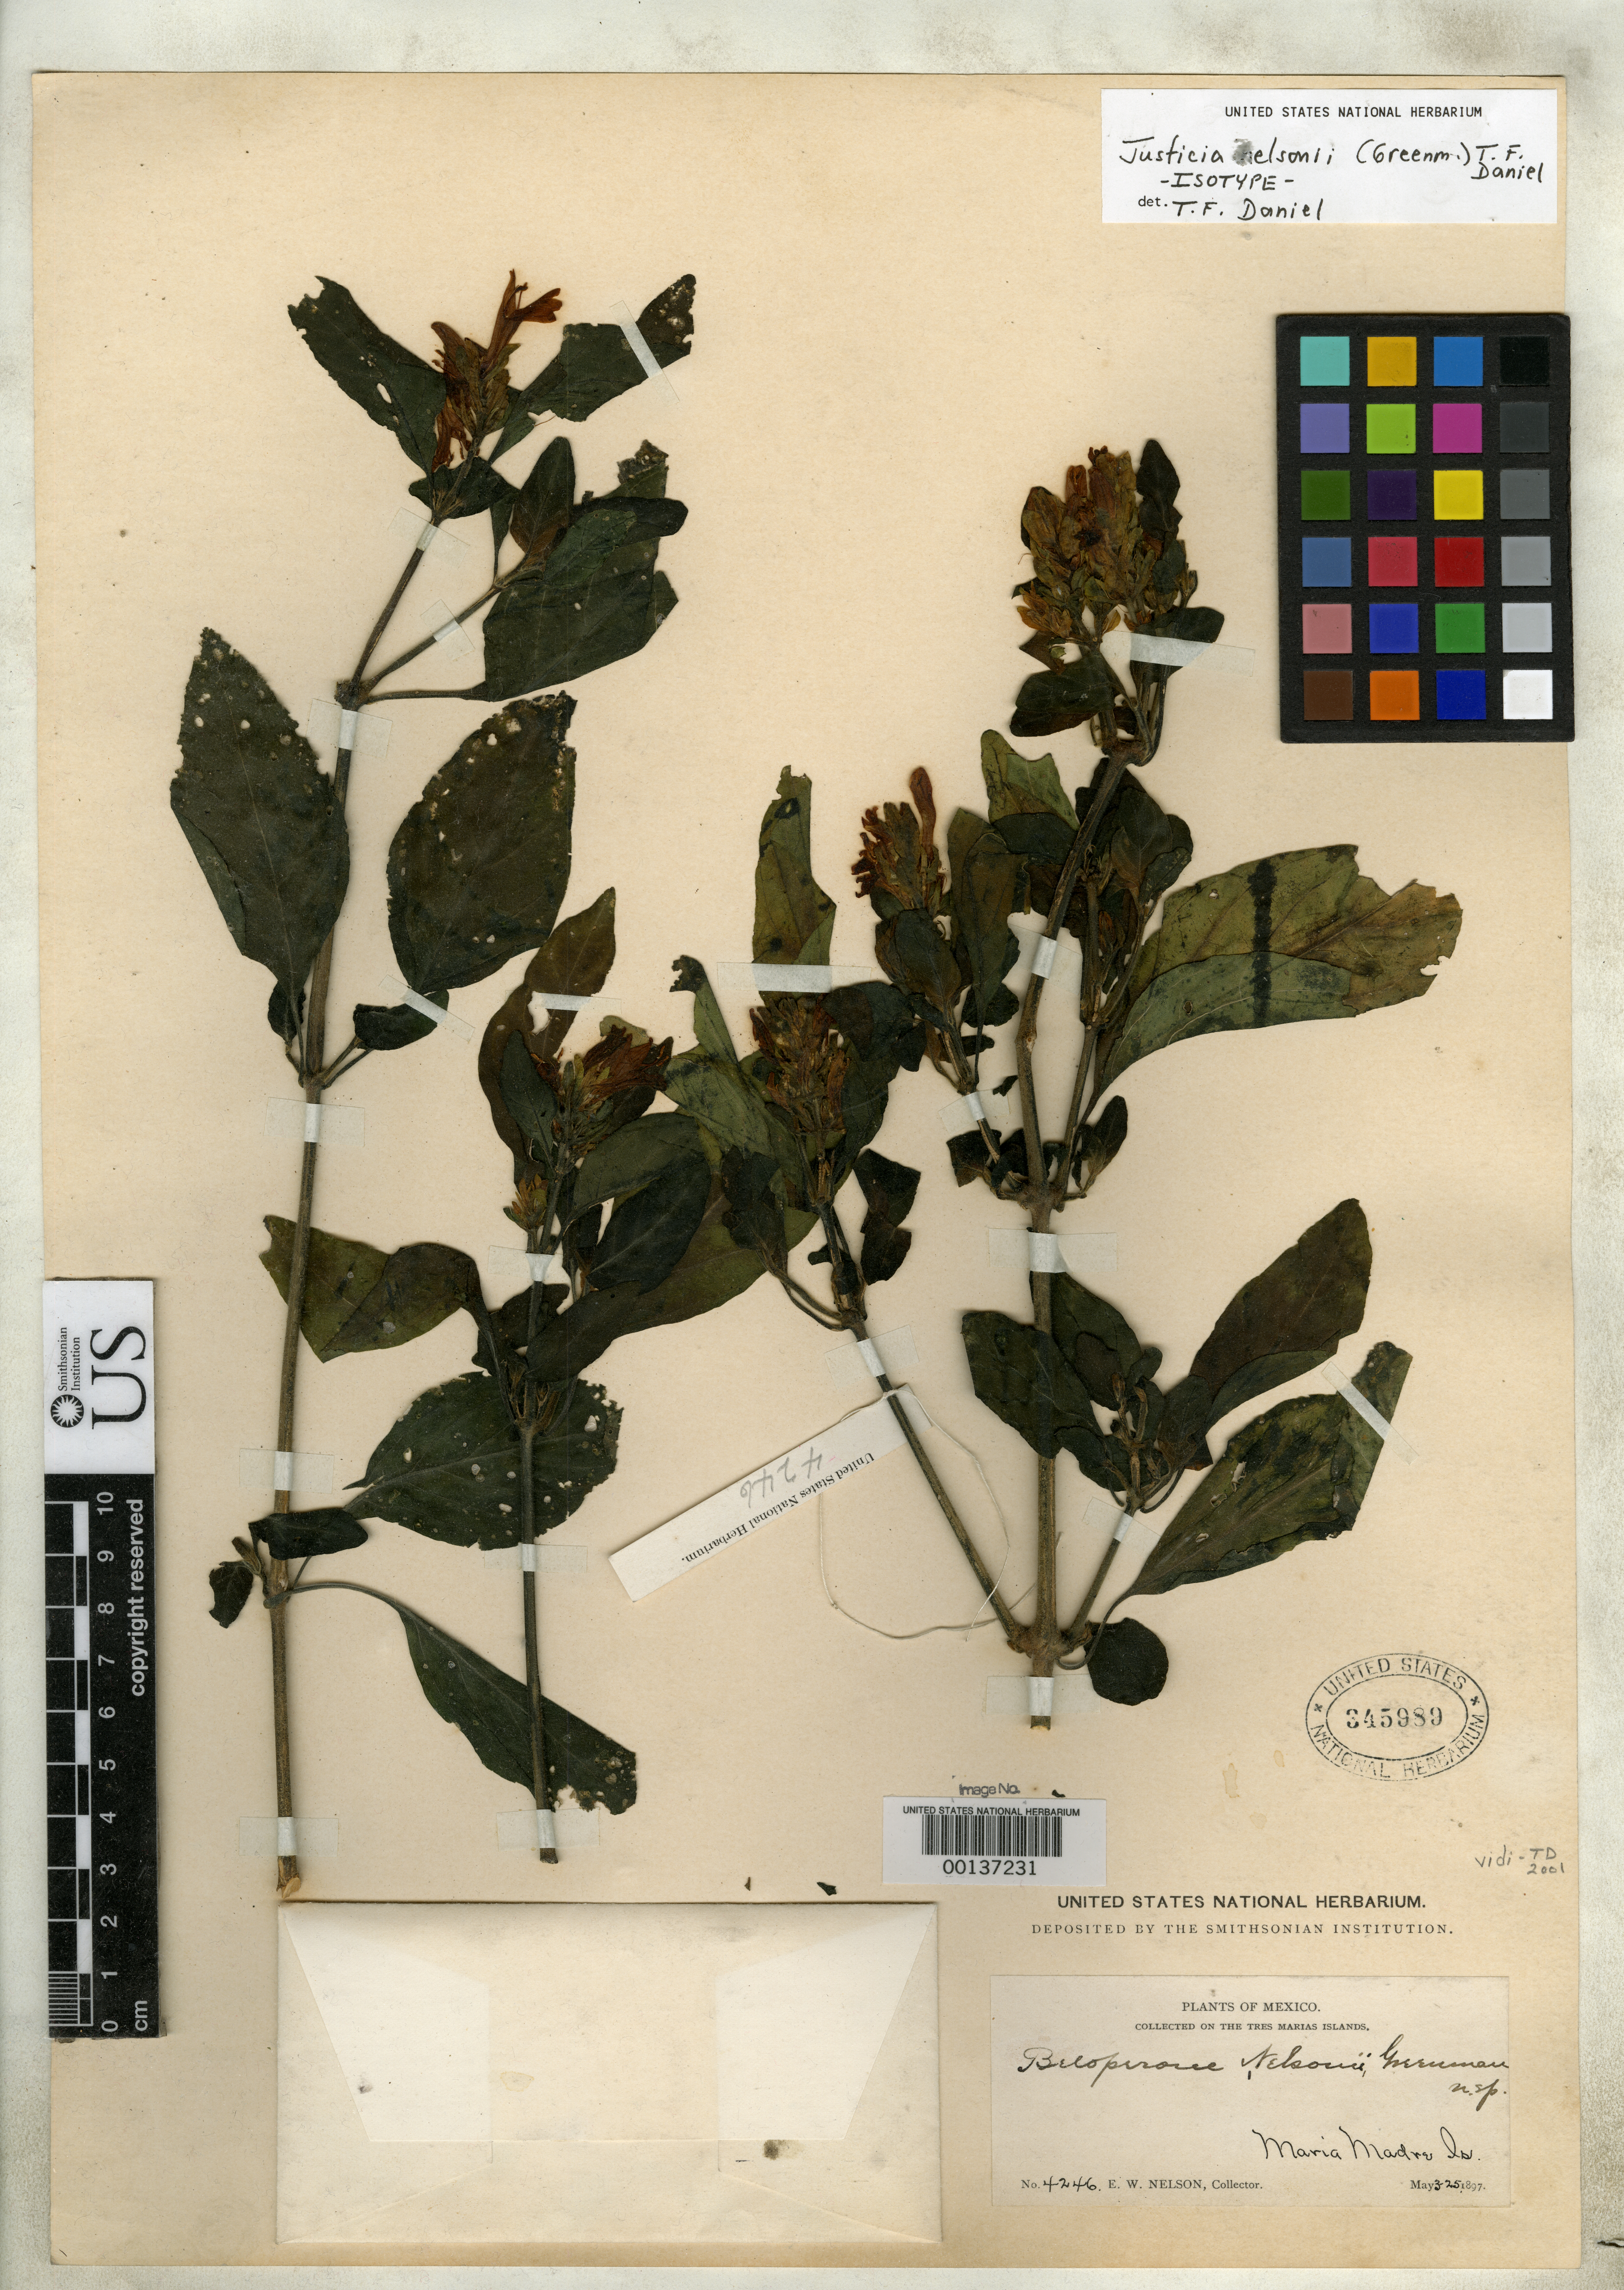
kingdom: Plantae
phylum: Tracheophyta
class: Magnoliopsida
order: Lamiales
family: Acanthaceae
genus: Beloperone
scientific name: Beloperone nelsonii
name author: Greenm.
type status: Isotype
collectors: E. W. Nelson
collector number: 4246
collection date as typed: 03 May 1897 to 25 May 1897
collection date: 1897-05-03/1897-05-25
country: Mexico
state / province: Nayarit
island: Maria Madre Island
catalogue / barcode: US 345989